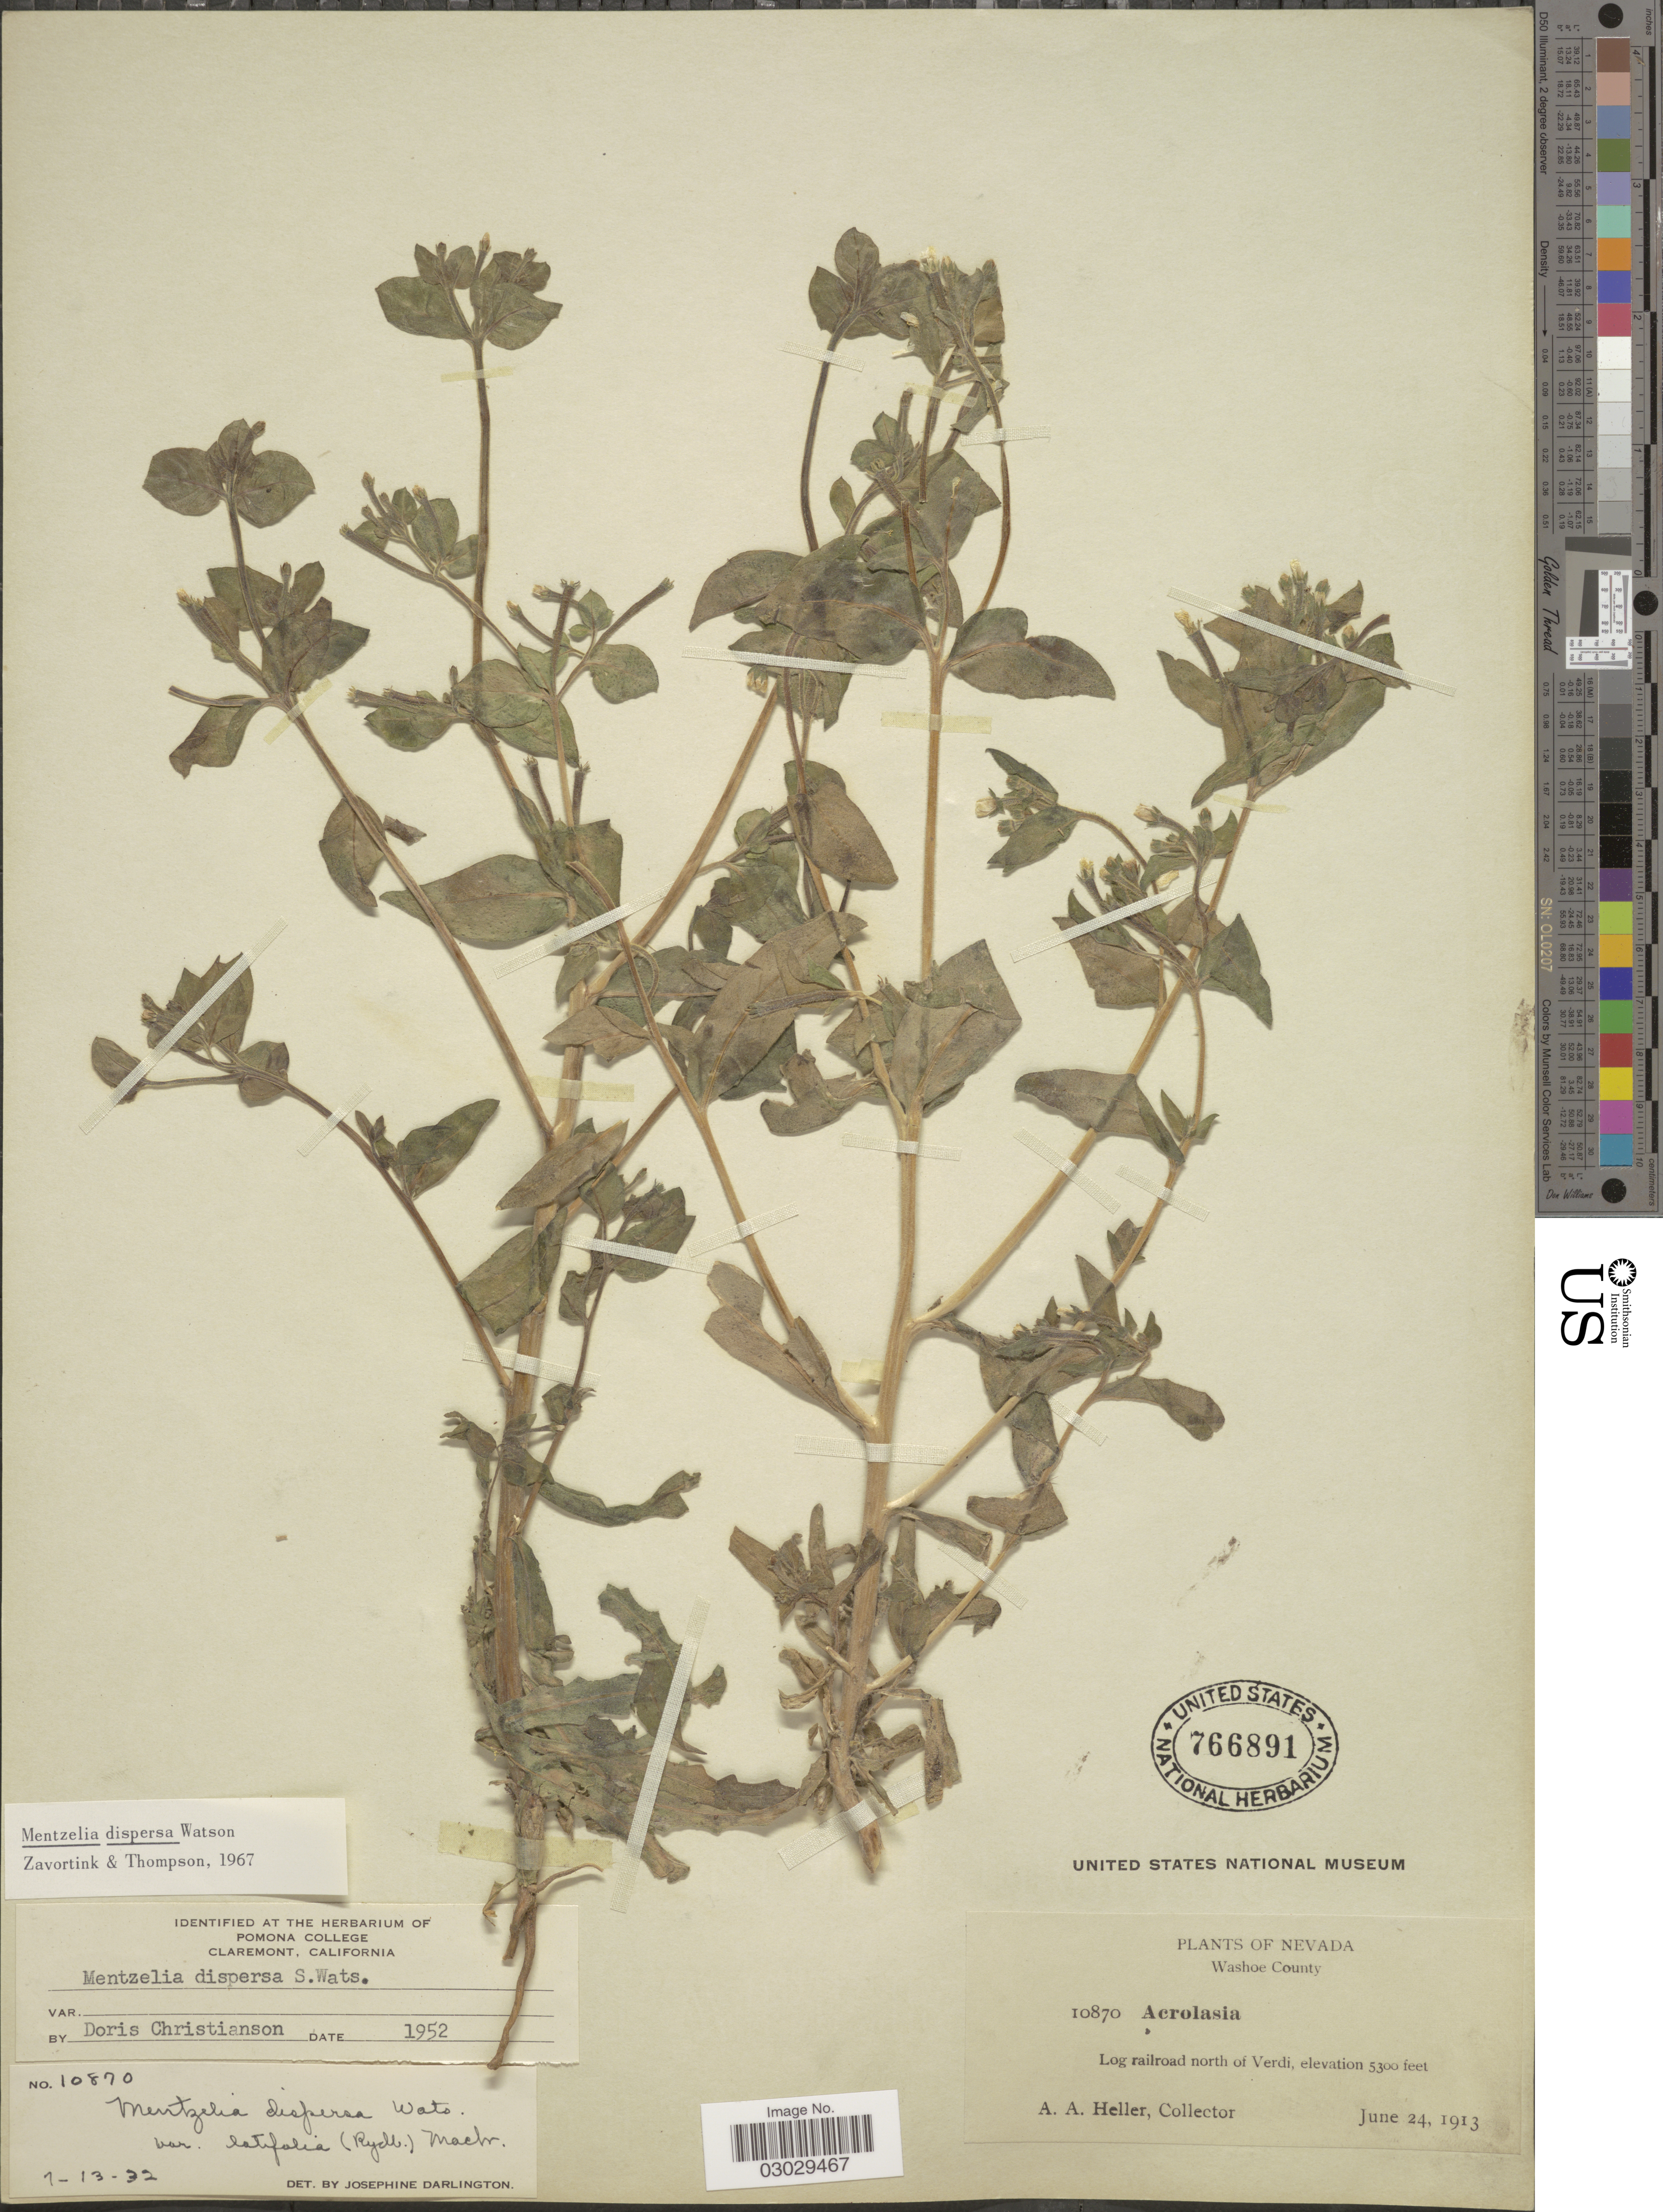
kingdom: Plantae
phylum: Tracheophyta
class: Magnoliopsida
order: Cornales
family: Loasaceae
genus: Mentzelia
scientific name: Mentzelia dispersa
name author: S. Watson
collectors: A. A. Heller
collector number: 10870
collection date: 1913-06-24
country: United States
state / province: Nevada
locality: Washoe County. Long railroad north of Verdi.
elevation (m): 1615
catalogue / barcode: US 766891